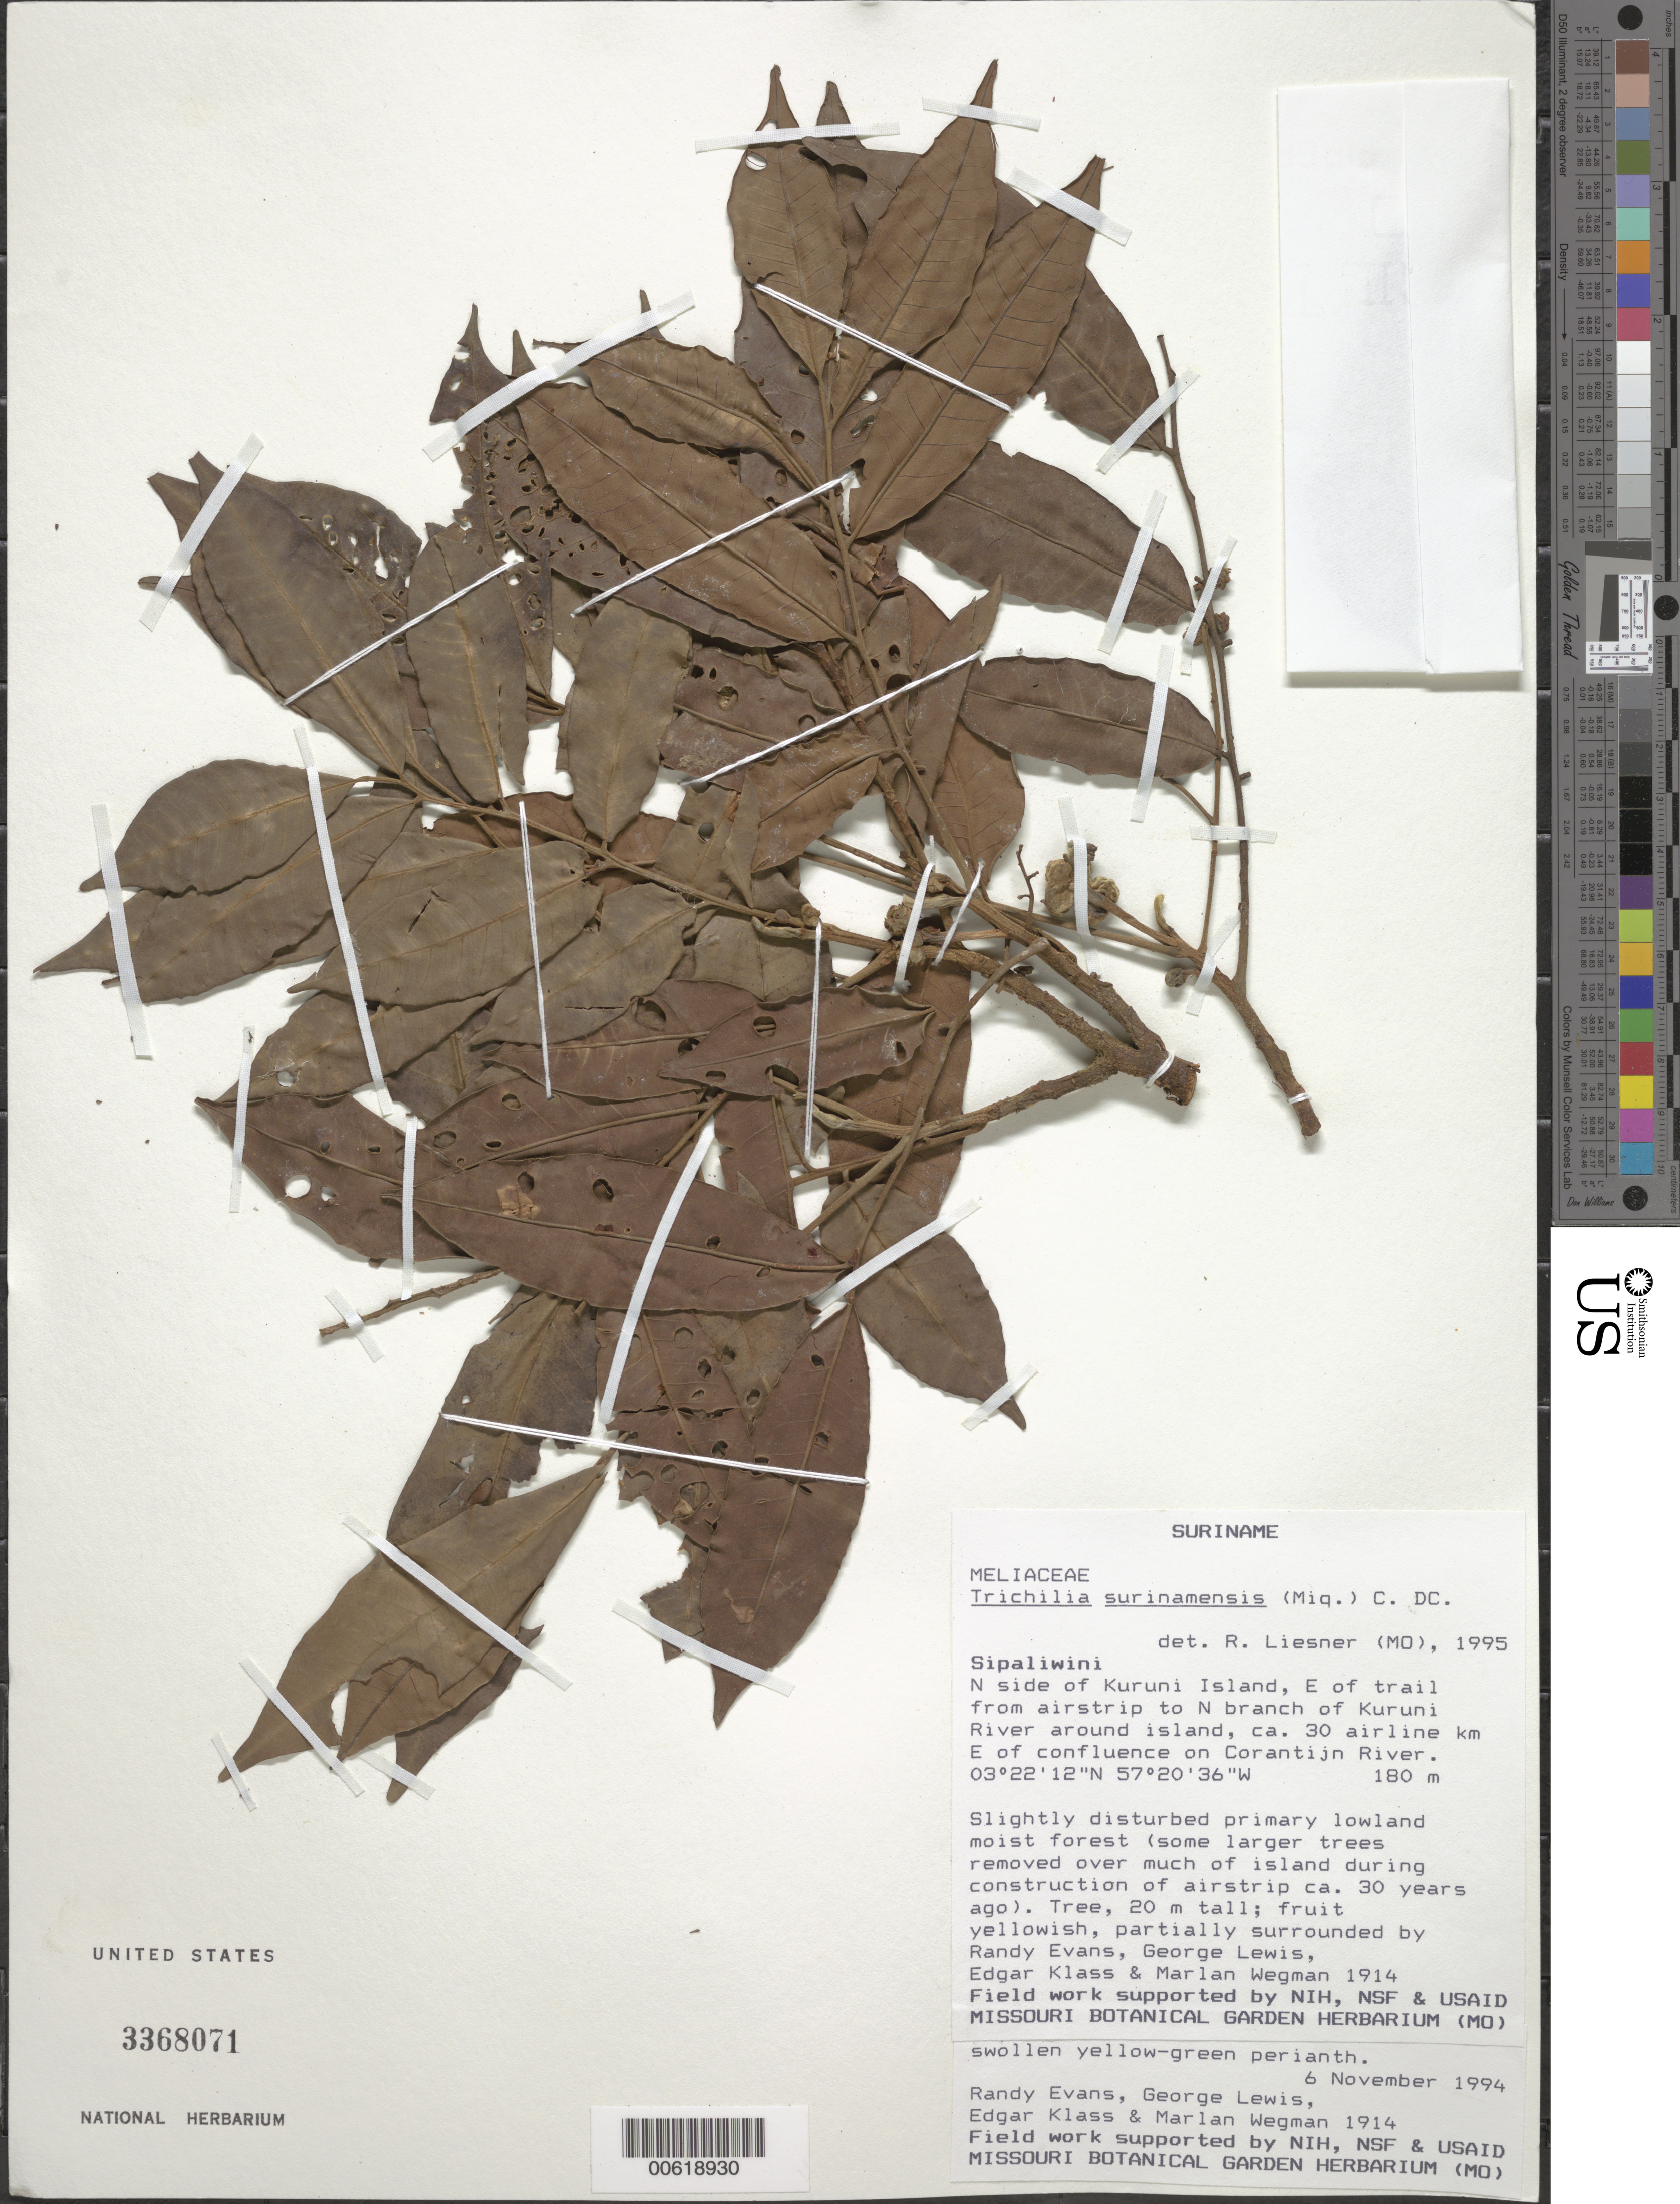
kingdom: Plantae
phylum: Tracheophyta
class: Magnoliopsida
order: Sapindales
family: Meliaceae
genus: Trichilia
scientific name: Trichilia surinamensis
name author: (Miq.) C. DC.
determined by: Liesner, R. L.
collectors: R. Evans, G. Lewis, E. Klass & M. Wegman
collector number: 1914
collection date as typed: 6-Nov-94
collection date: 1994-11-06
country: Suriname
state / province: Sipaliwini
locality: Kuruni Island, N side, E of trail from airstrip to N branch of Kuruni R., ca 30 airline km E of confluence on Corantijn R.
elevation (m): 180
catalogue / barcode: US 3368071